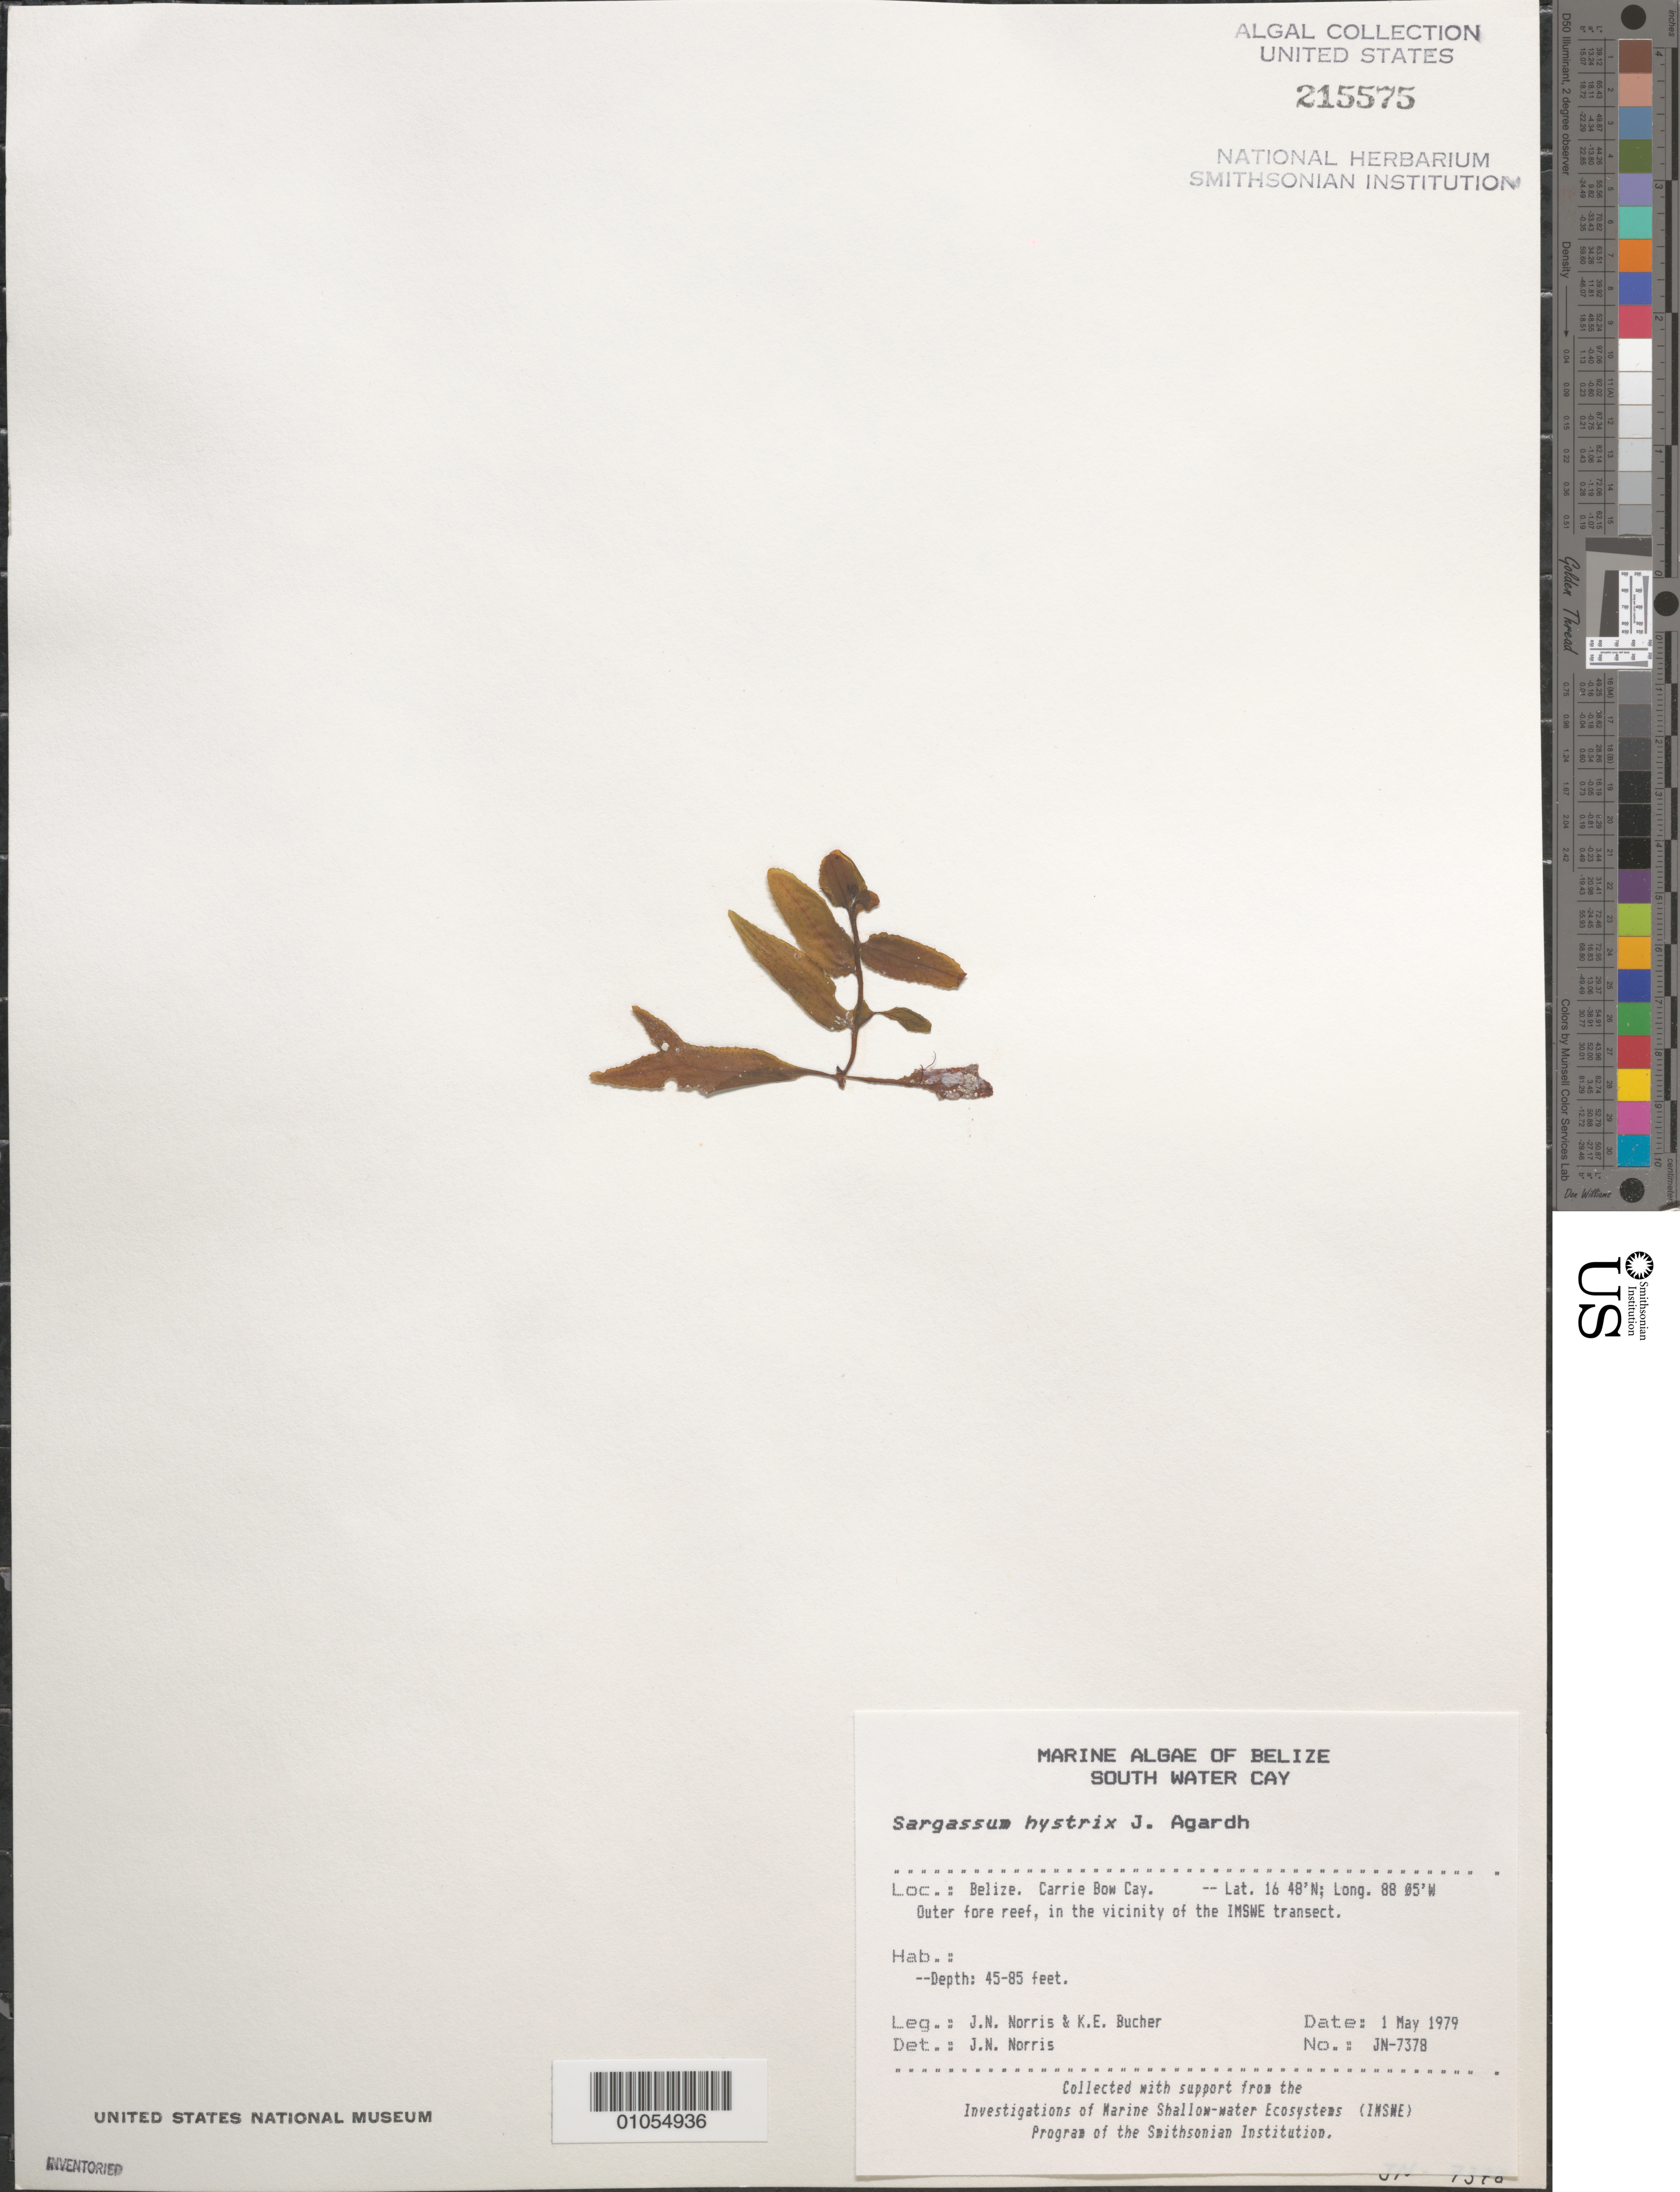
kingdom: Chromista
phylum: Ochrophyta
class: Phaeophyceae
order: Fucales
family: Sargassaceae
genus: Sargassum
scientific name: Sargassum hystrix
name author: J. Agardh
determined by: Norris, James N.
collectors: J. N. Norris & K. E. Bucher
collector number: JN-7378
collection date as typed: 01 May 1979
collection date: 1979-05-01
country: Belize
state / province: Stann Creek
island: Carrie Bow Cay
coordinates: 16 48'N, 88 05'W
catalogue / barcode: US 215575